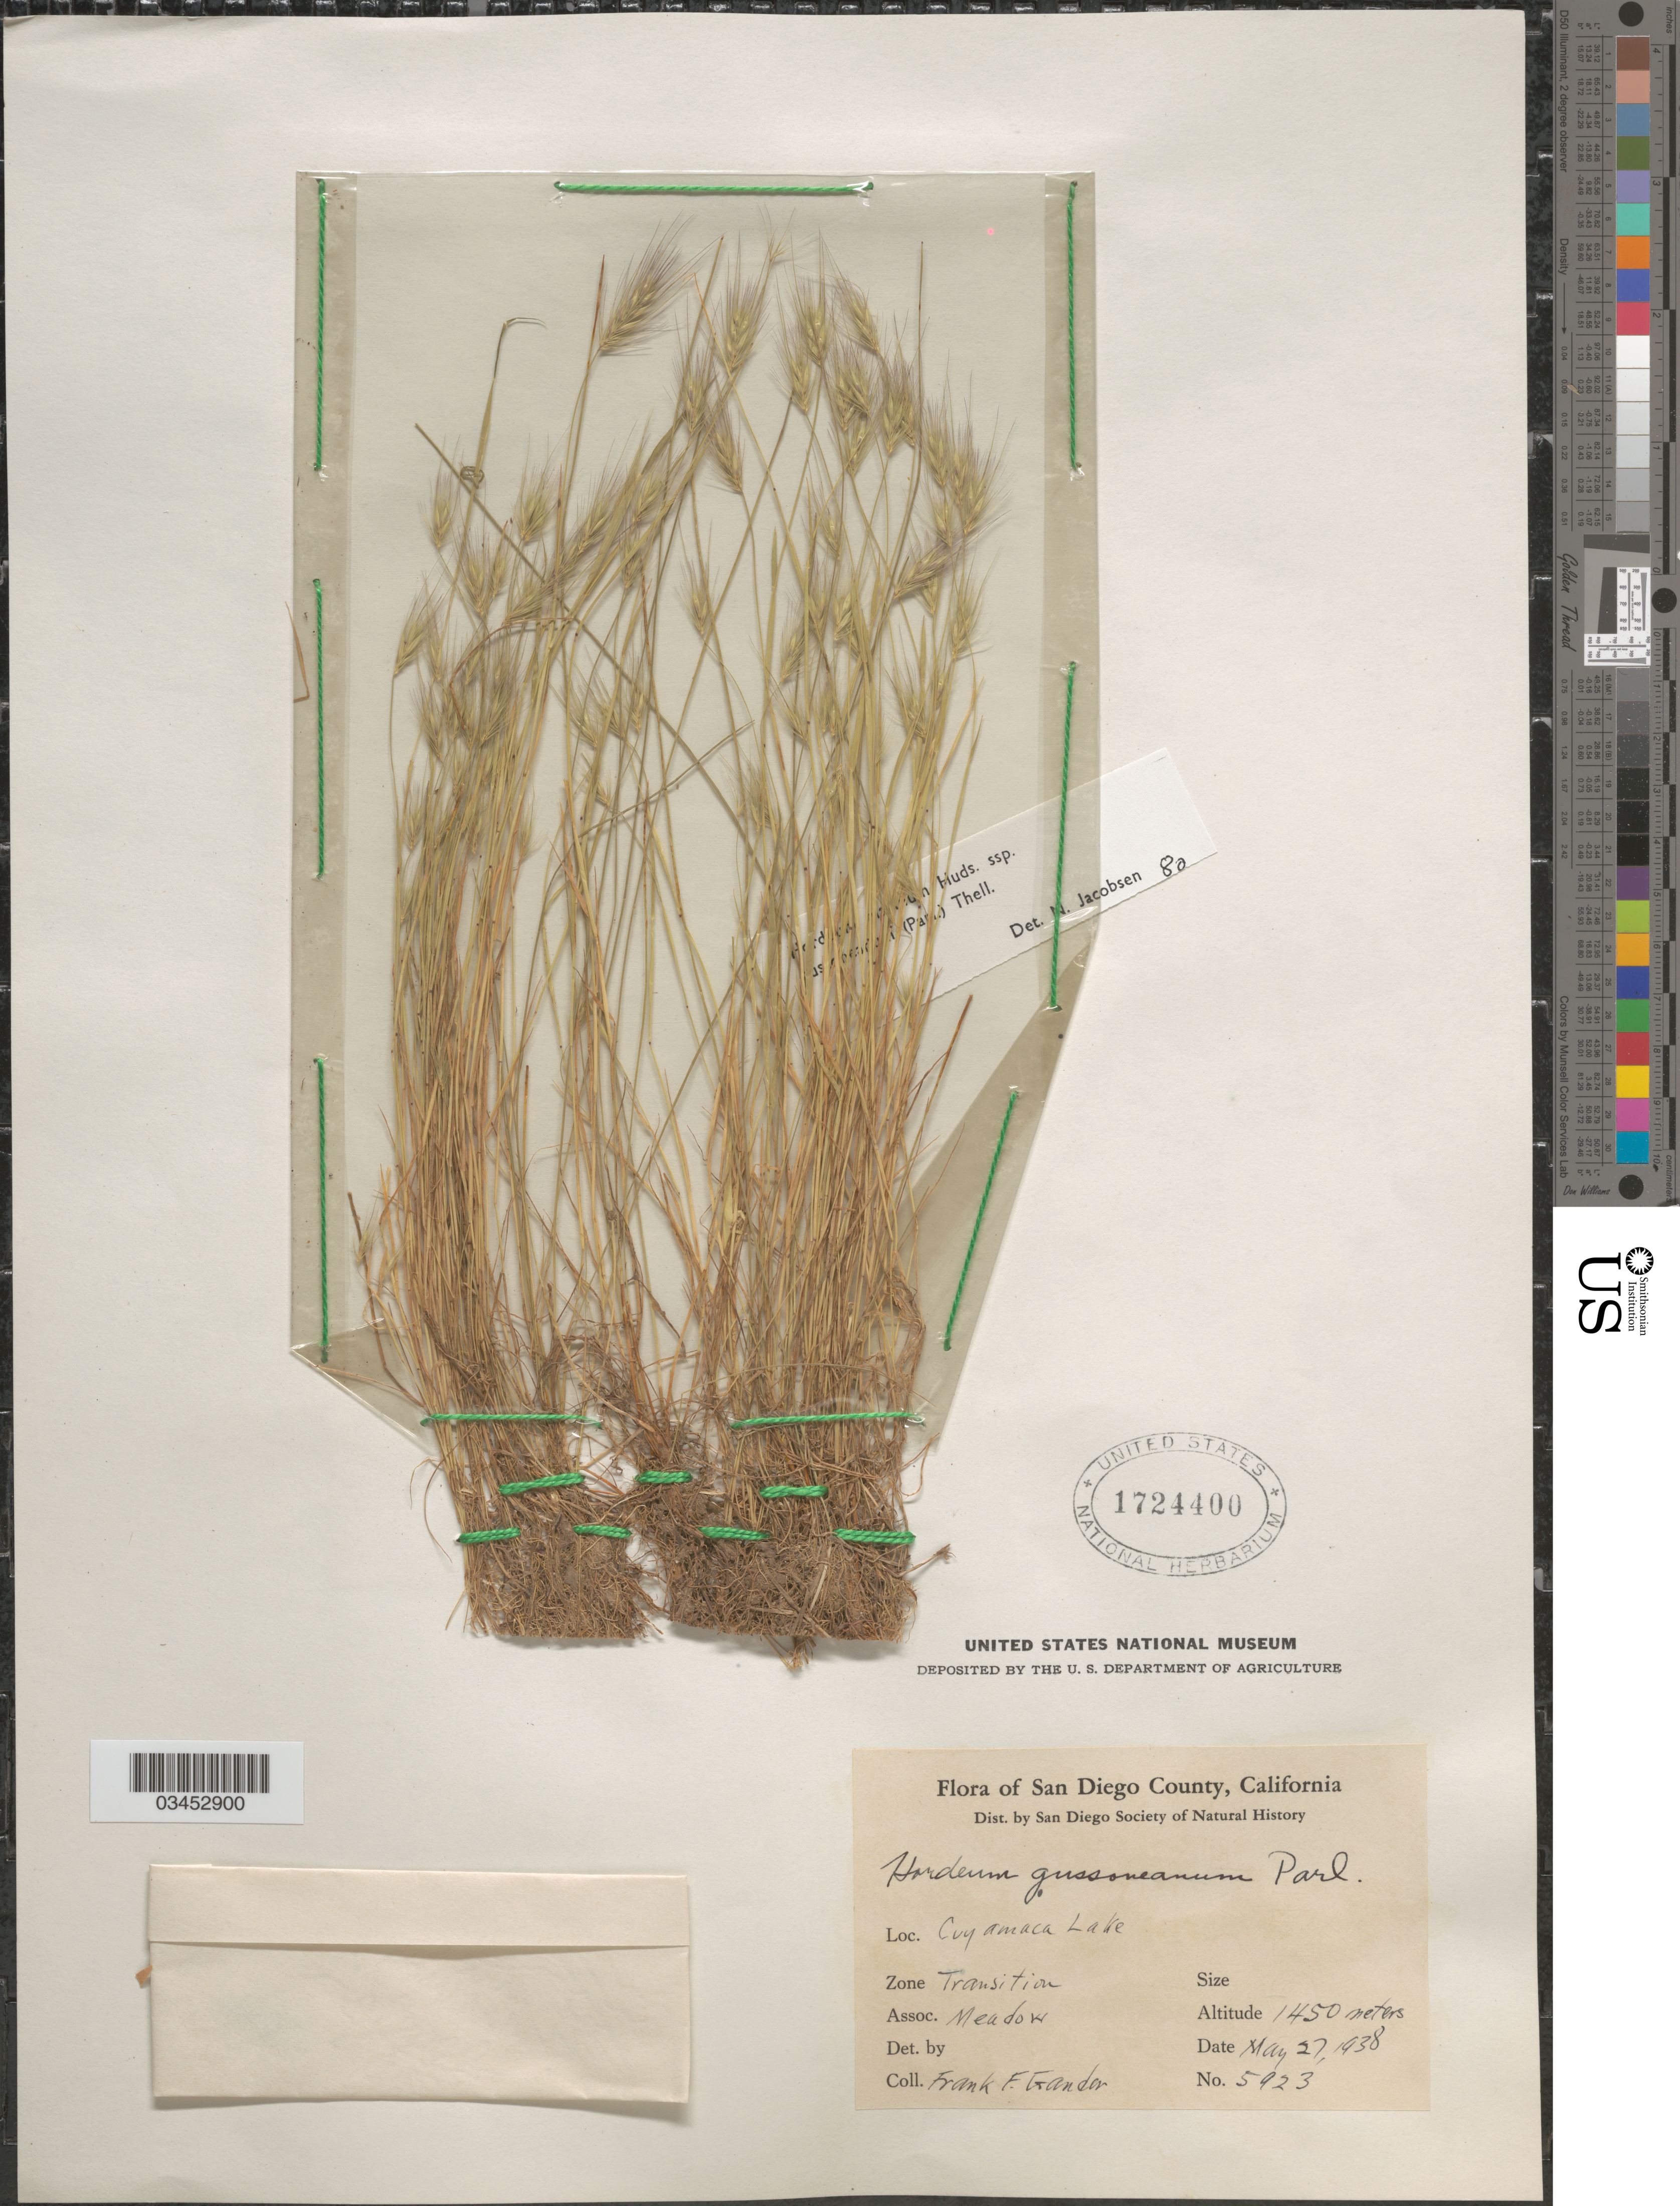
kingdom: Plantae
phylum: Tracheophyta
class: Liliopsida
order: Poales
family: Poaceae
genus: Hordeum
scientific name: Hordeum marinum subsp. gussoneanum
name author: (Parl.) Thell.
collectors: F. Gander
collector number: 5923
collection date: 1938-05-27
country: United States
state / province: California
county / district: San Diego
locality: San Diego County. Cuyamaca Lake. Zone Transition.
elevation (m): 1450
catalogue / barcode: US 1724400